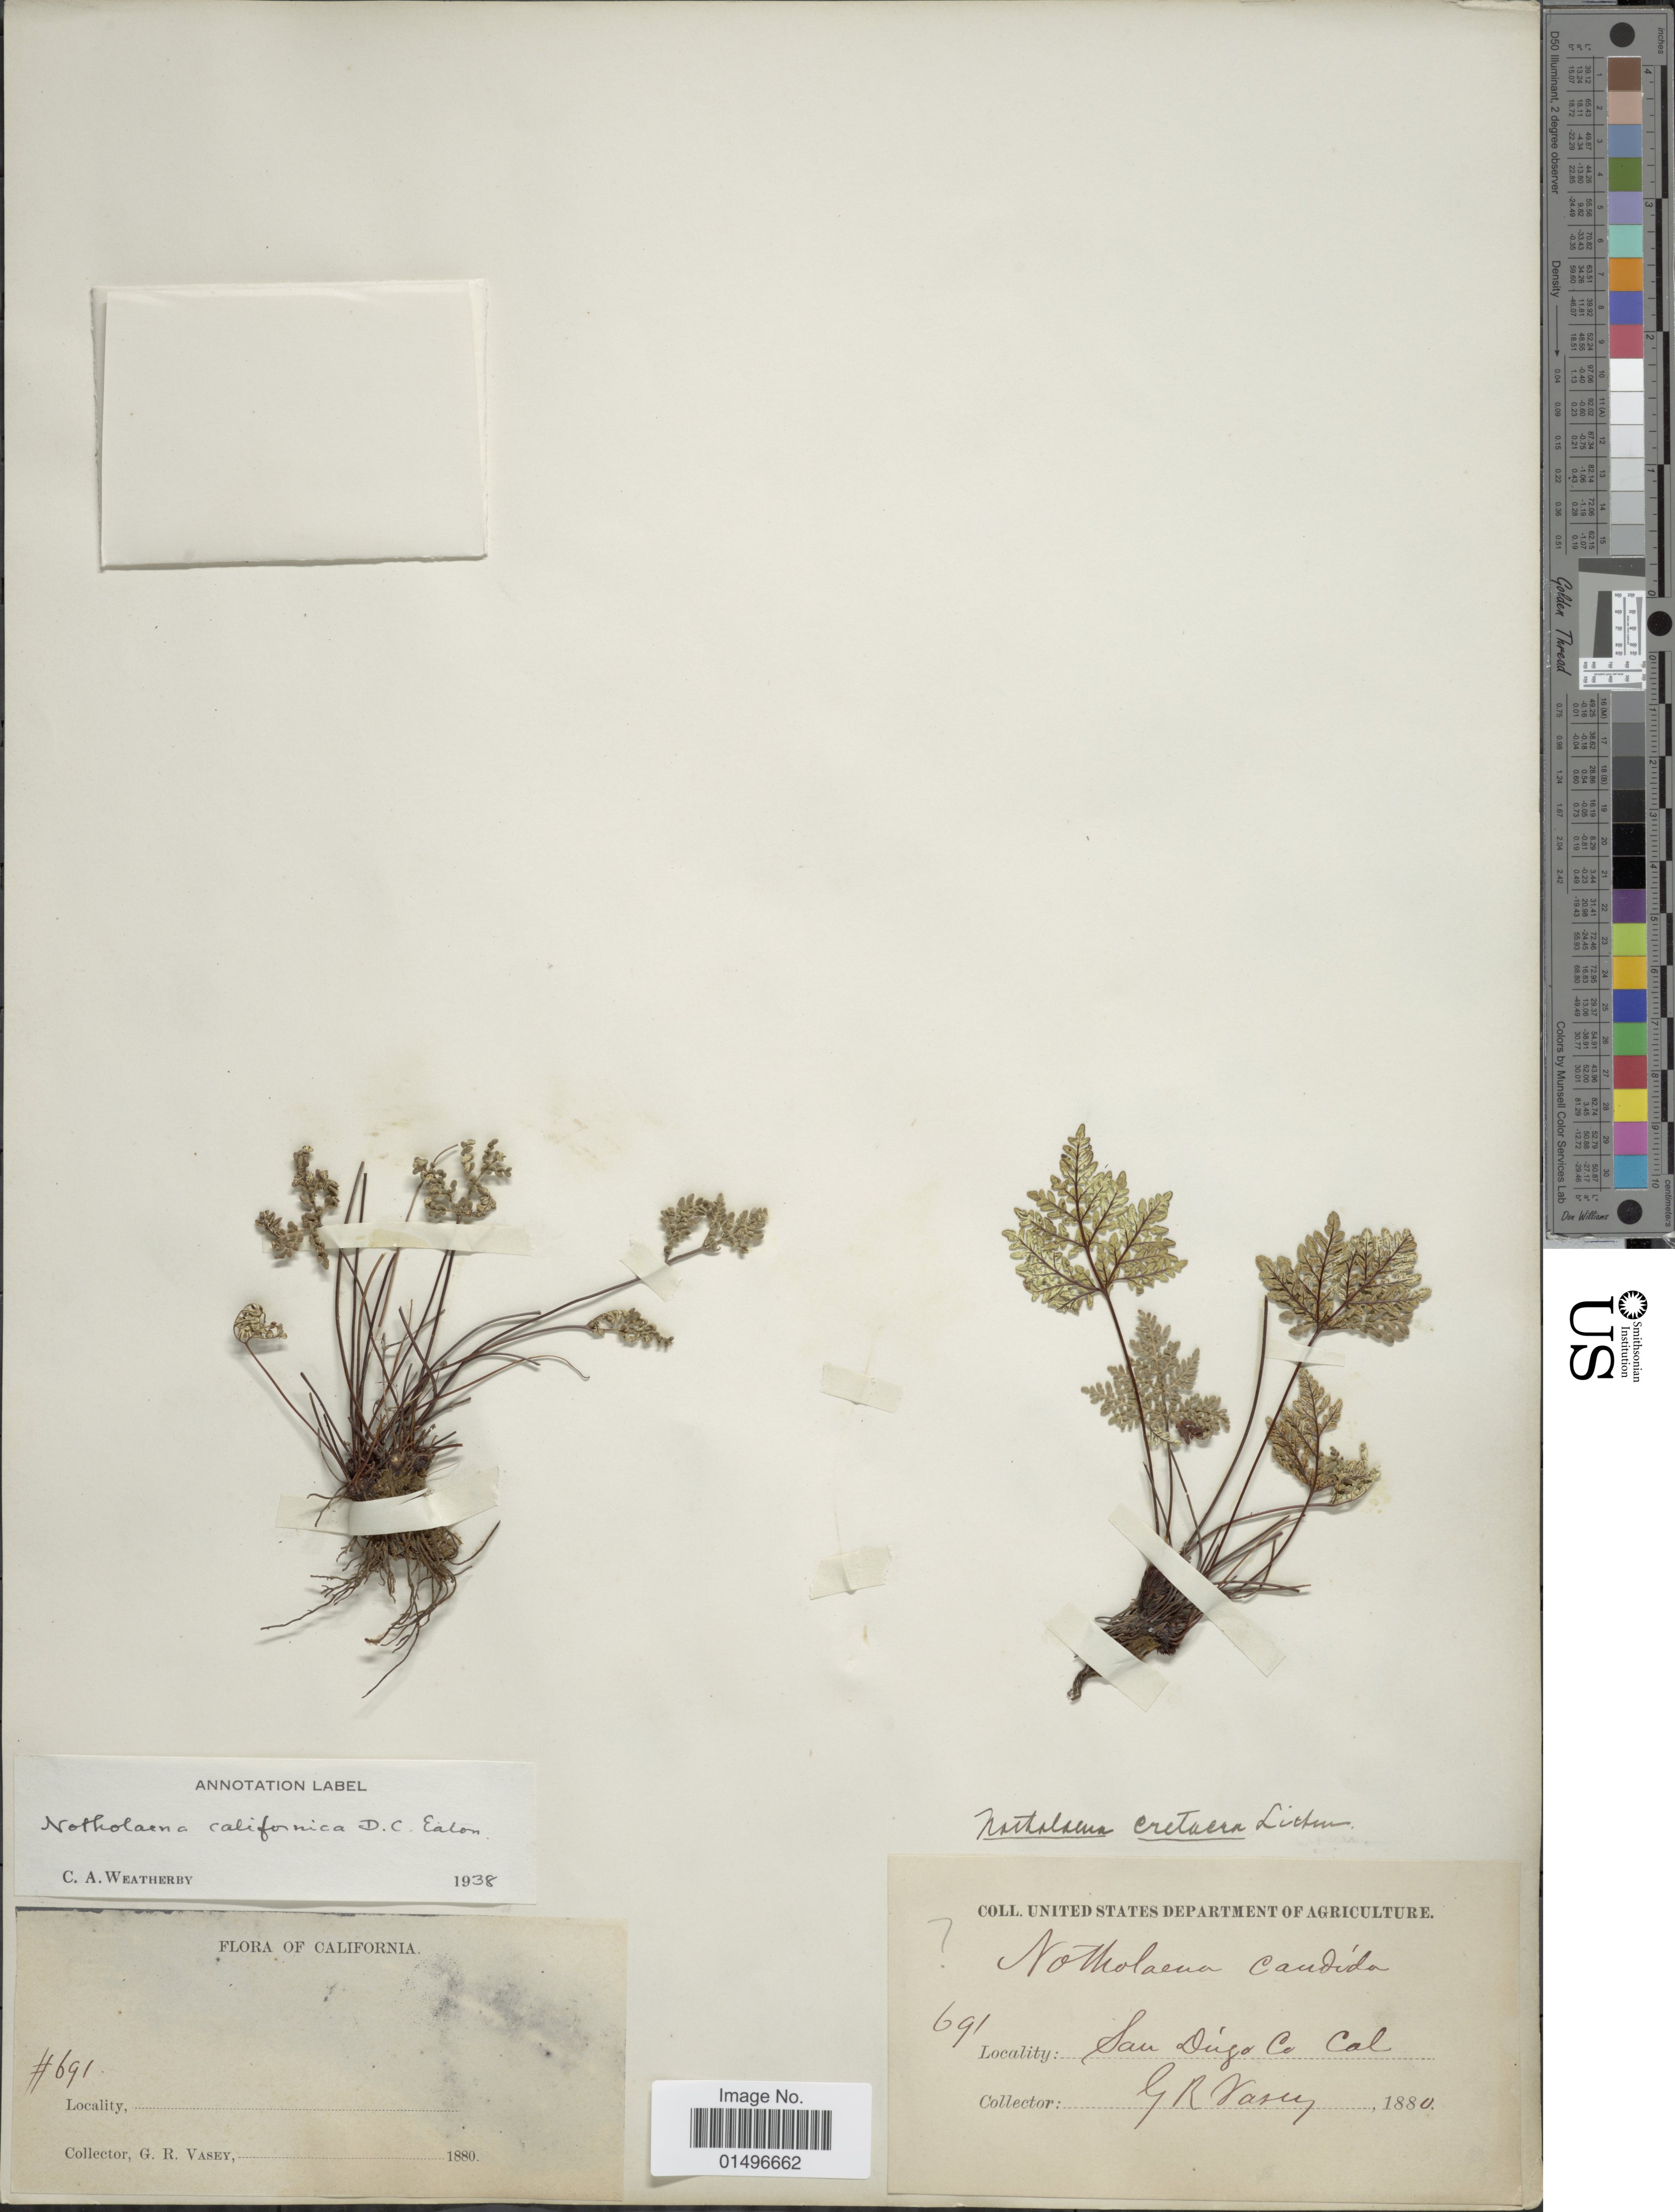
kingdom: Plantae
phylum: Tracheophyta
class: Polypodiopsida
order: Polypodiales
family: Pteridaceae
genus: Aspidotis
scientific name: Aspidotis californica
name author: (Hook.) Nutt. ex Copel.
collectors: G. R. Vasey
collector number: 691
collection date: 1880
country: United States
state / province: California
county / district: San Diego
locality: California, San Diego.